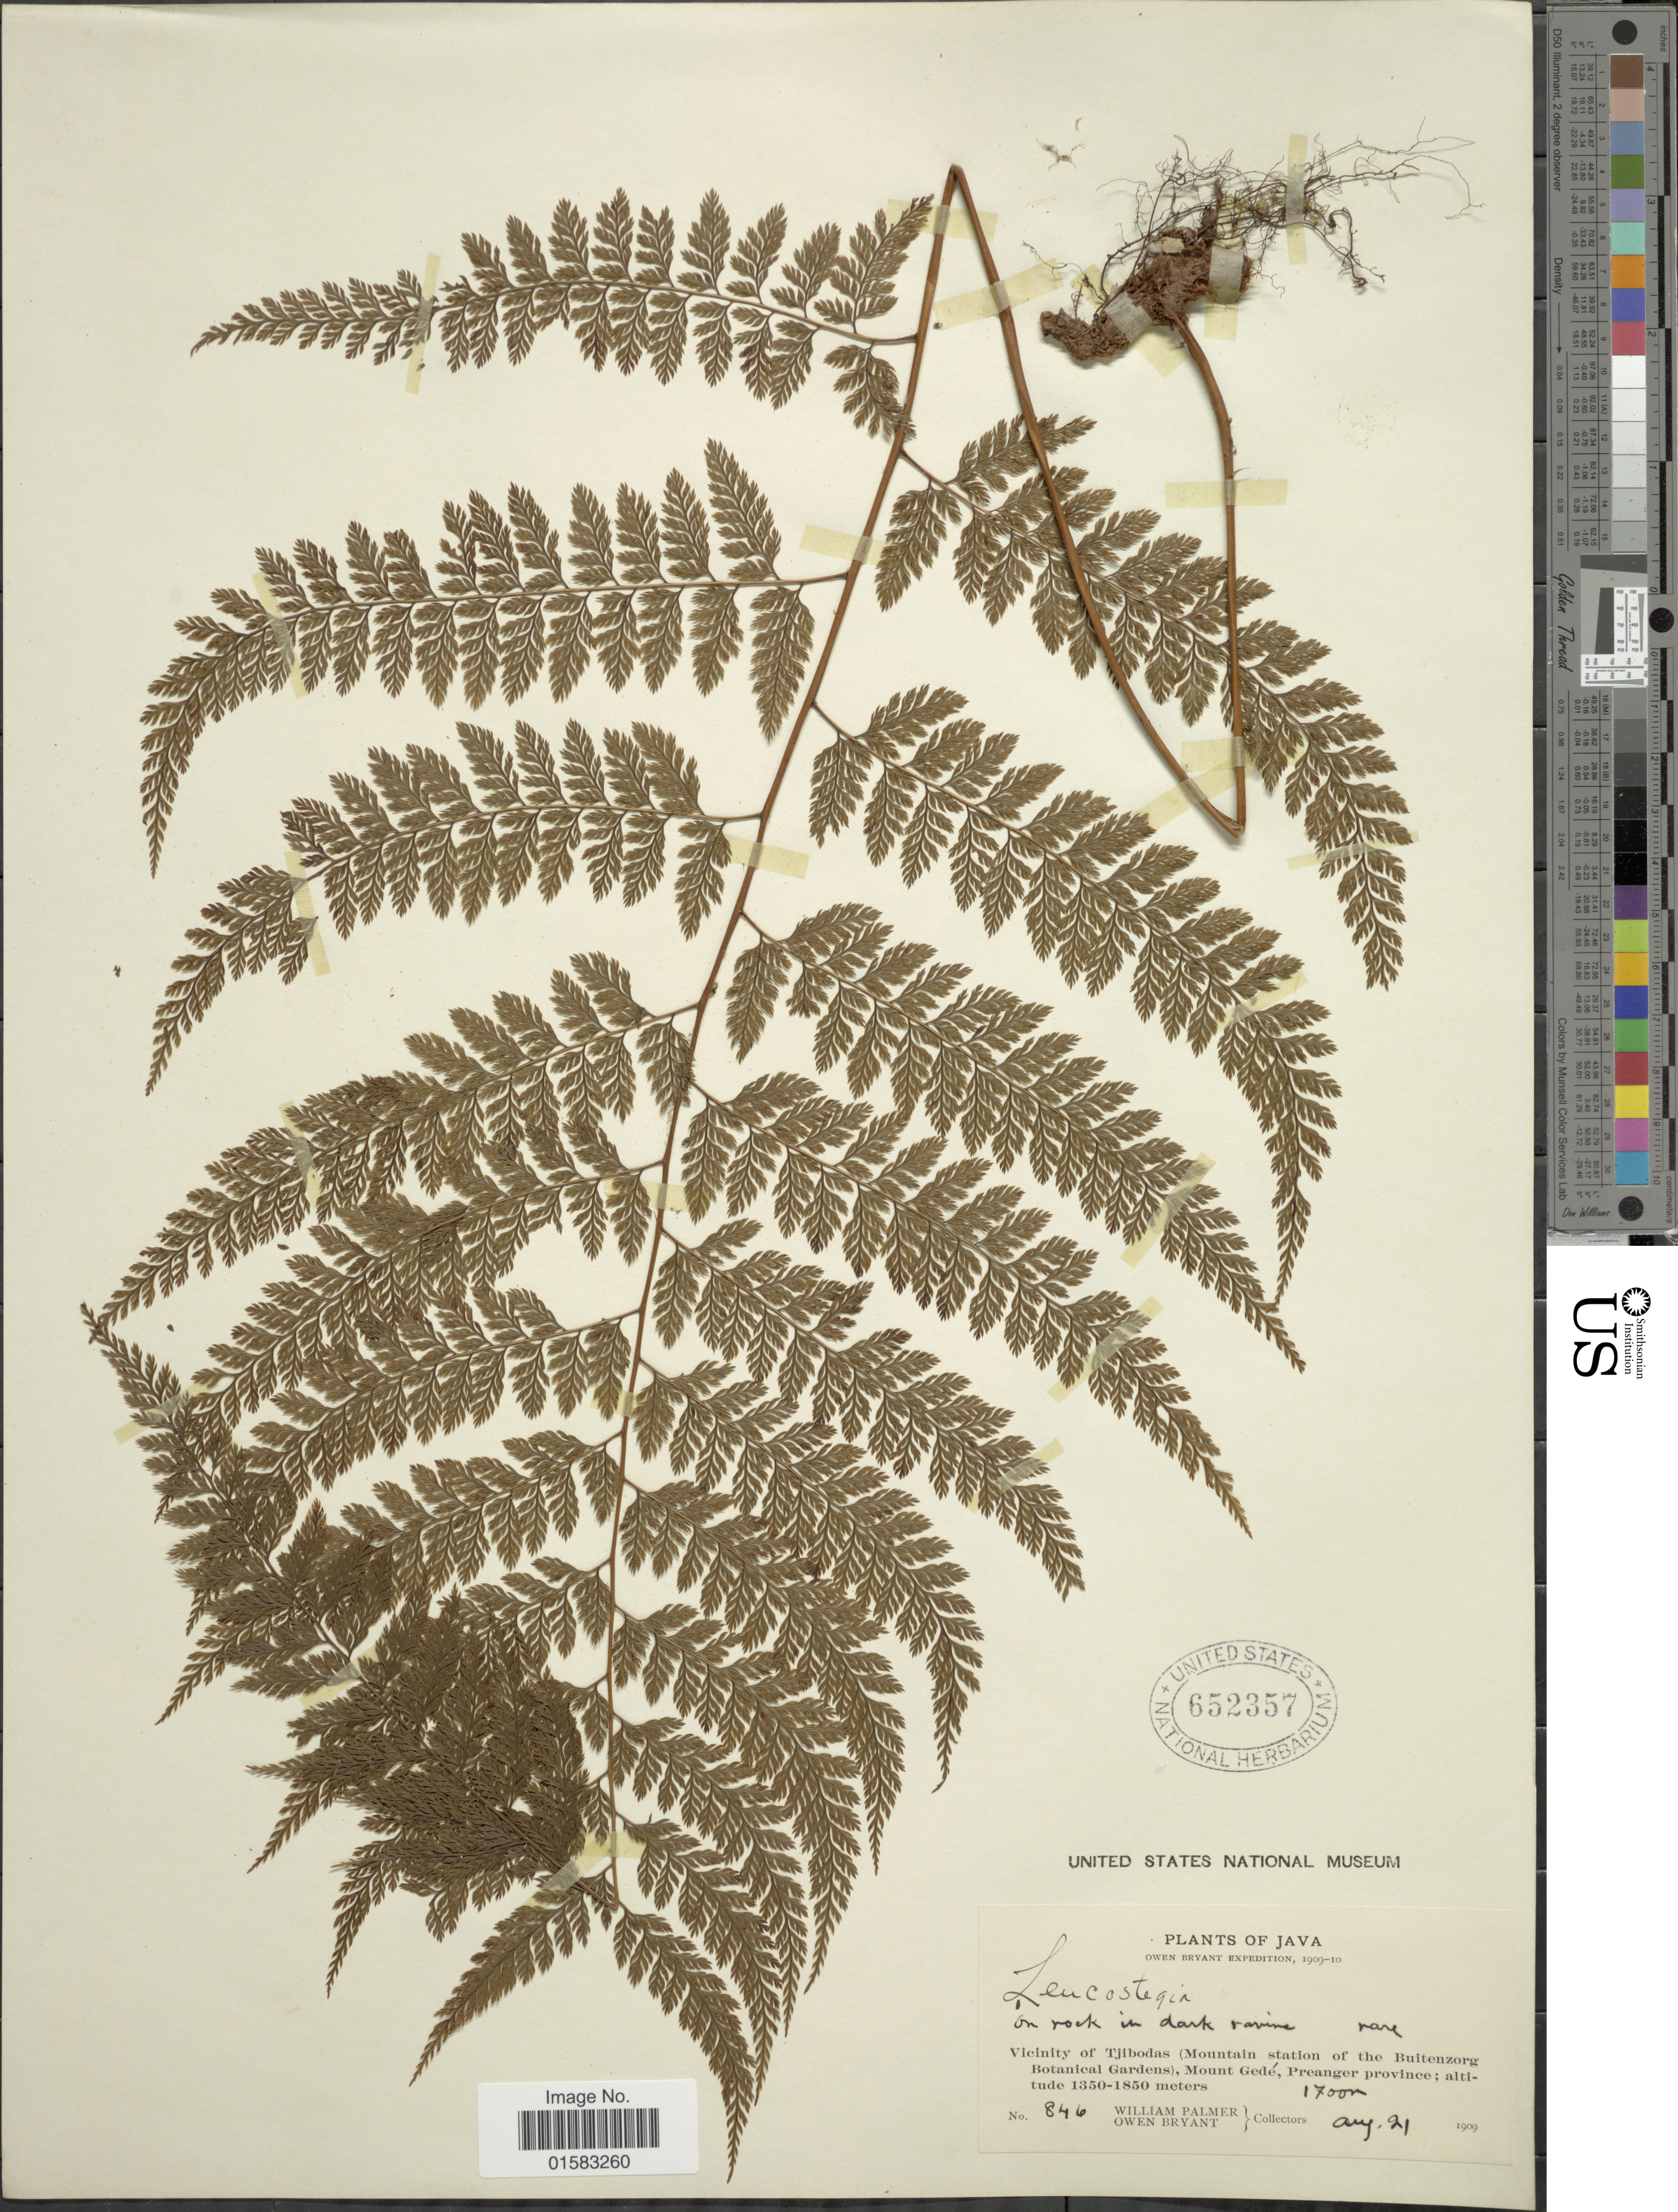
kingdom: Plantae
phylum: Tracheophyta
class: Polypodiopsida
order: Polypodiales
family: Davalliaceae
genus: Davallia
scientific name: Davallia hymenophylloides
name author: (Bedd.) Kuhn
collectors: W. Palmer & O. Bryant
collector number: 846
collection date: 1909-08-21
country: Indonesia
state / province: Java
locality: Vicinity of Tjibodas (Mountain station of the Buitenzorg Botanical Gardens), Mount Gedé, Preanger province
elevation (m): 1700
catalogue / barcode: US 652357